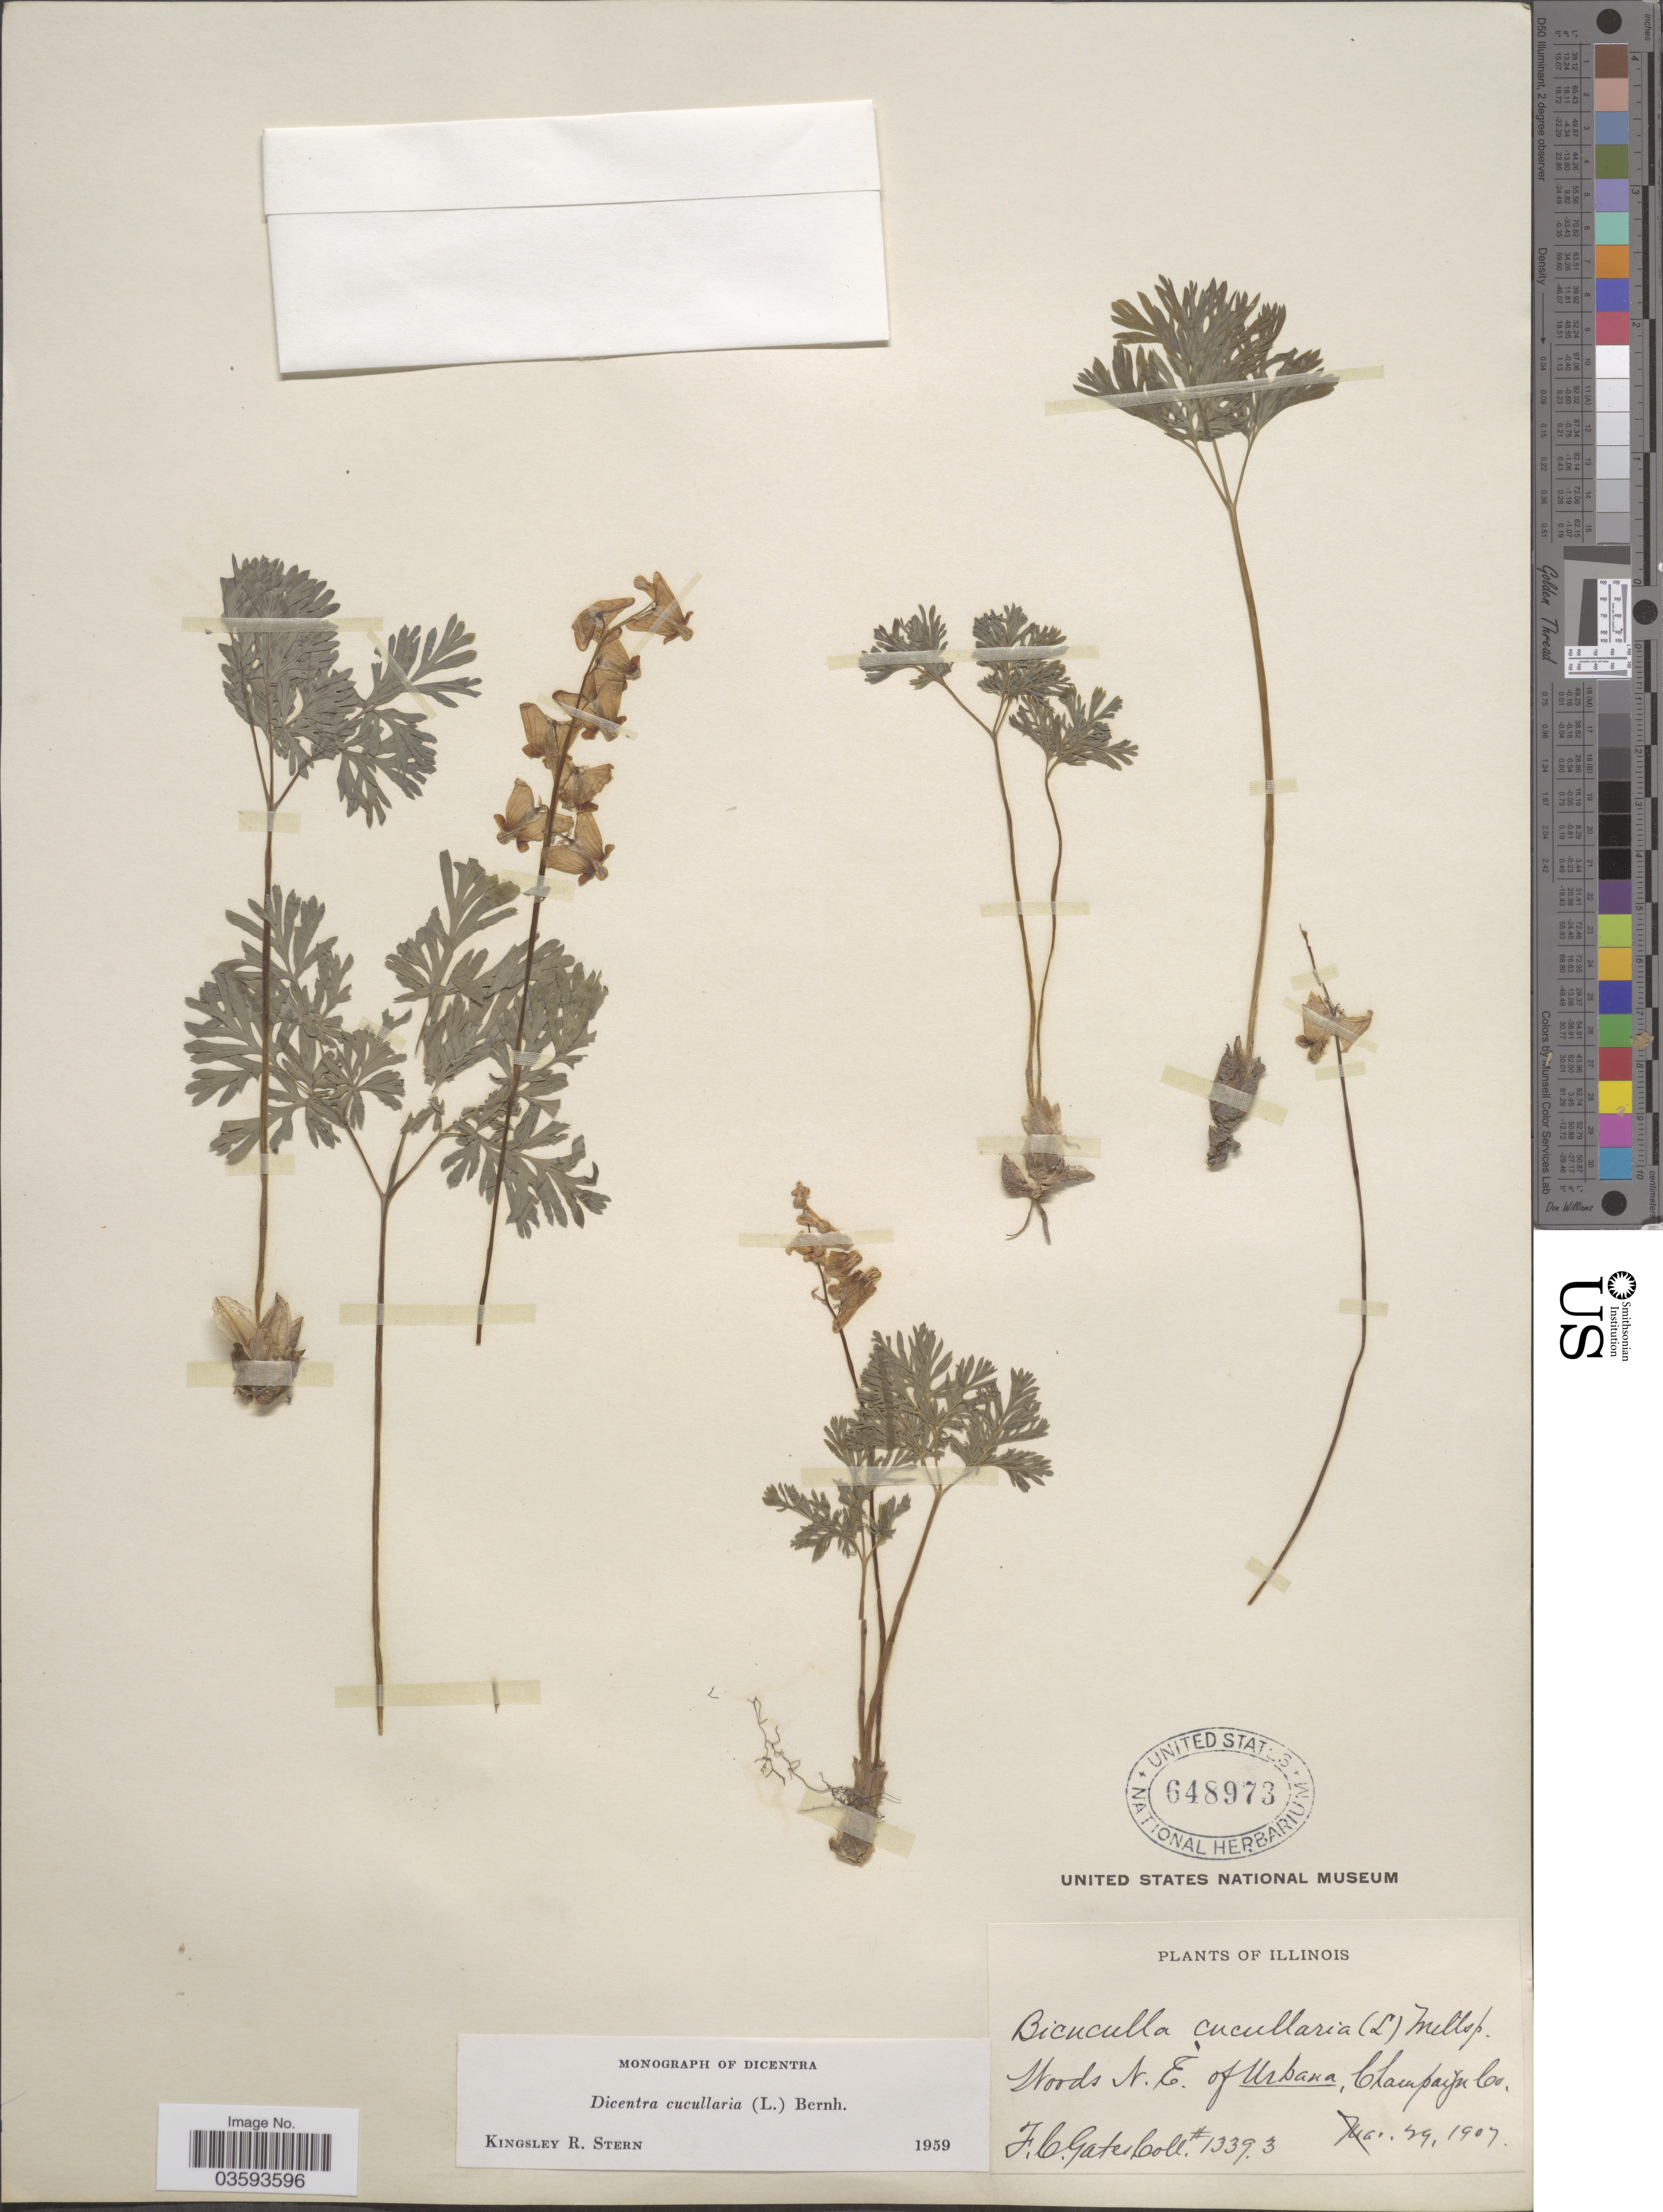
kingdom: Plantae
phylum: Tracheophyta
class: Magnoliopsida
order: Ranunculales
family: Papaveraceae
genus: Dicentra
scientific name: Dicentra cucullaria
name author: (L.) Bernh.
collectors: F. C. Gates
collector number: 13393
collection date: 1907-03-29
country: United States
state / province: Illinois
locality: Woods N.E. of Urbana, Champaign Co.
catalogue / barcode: US 648973